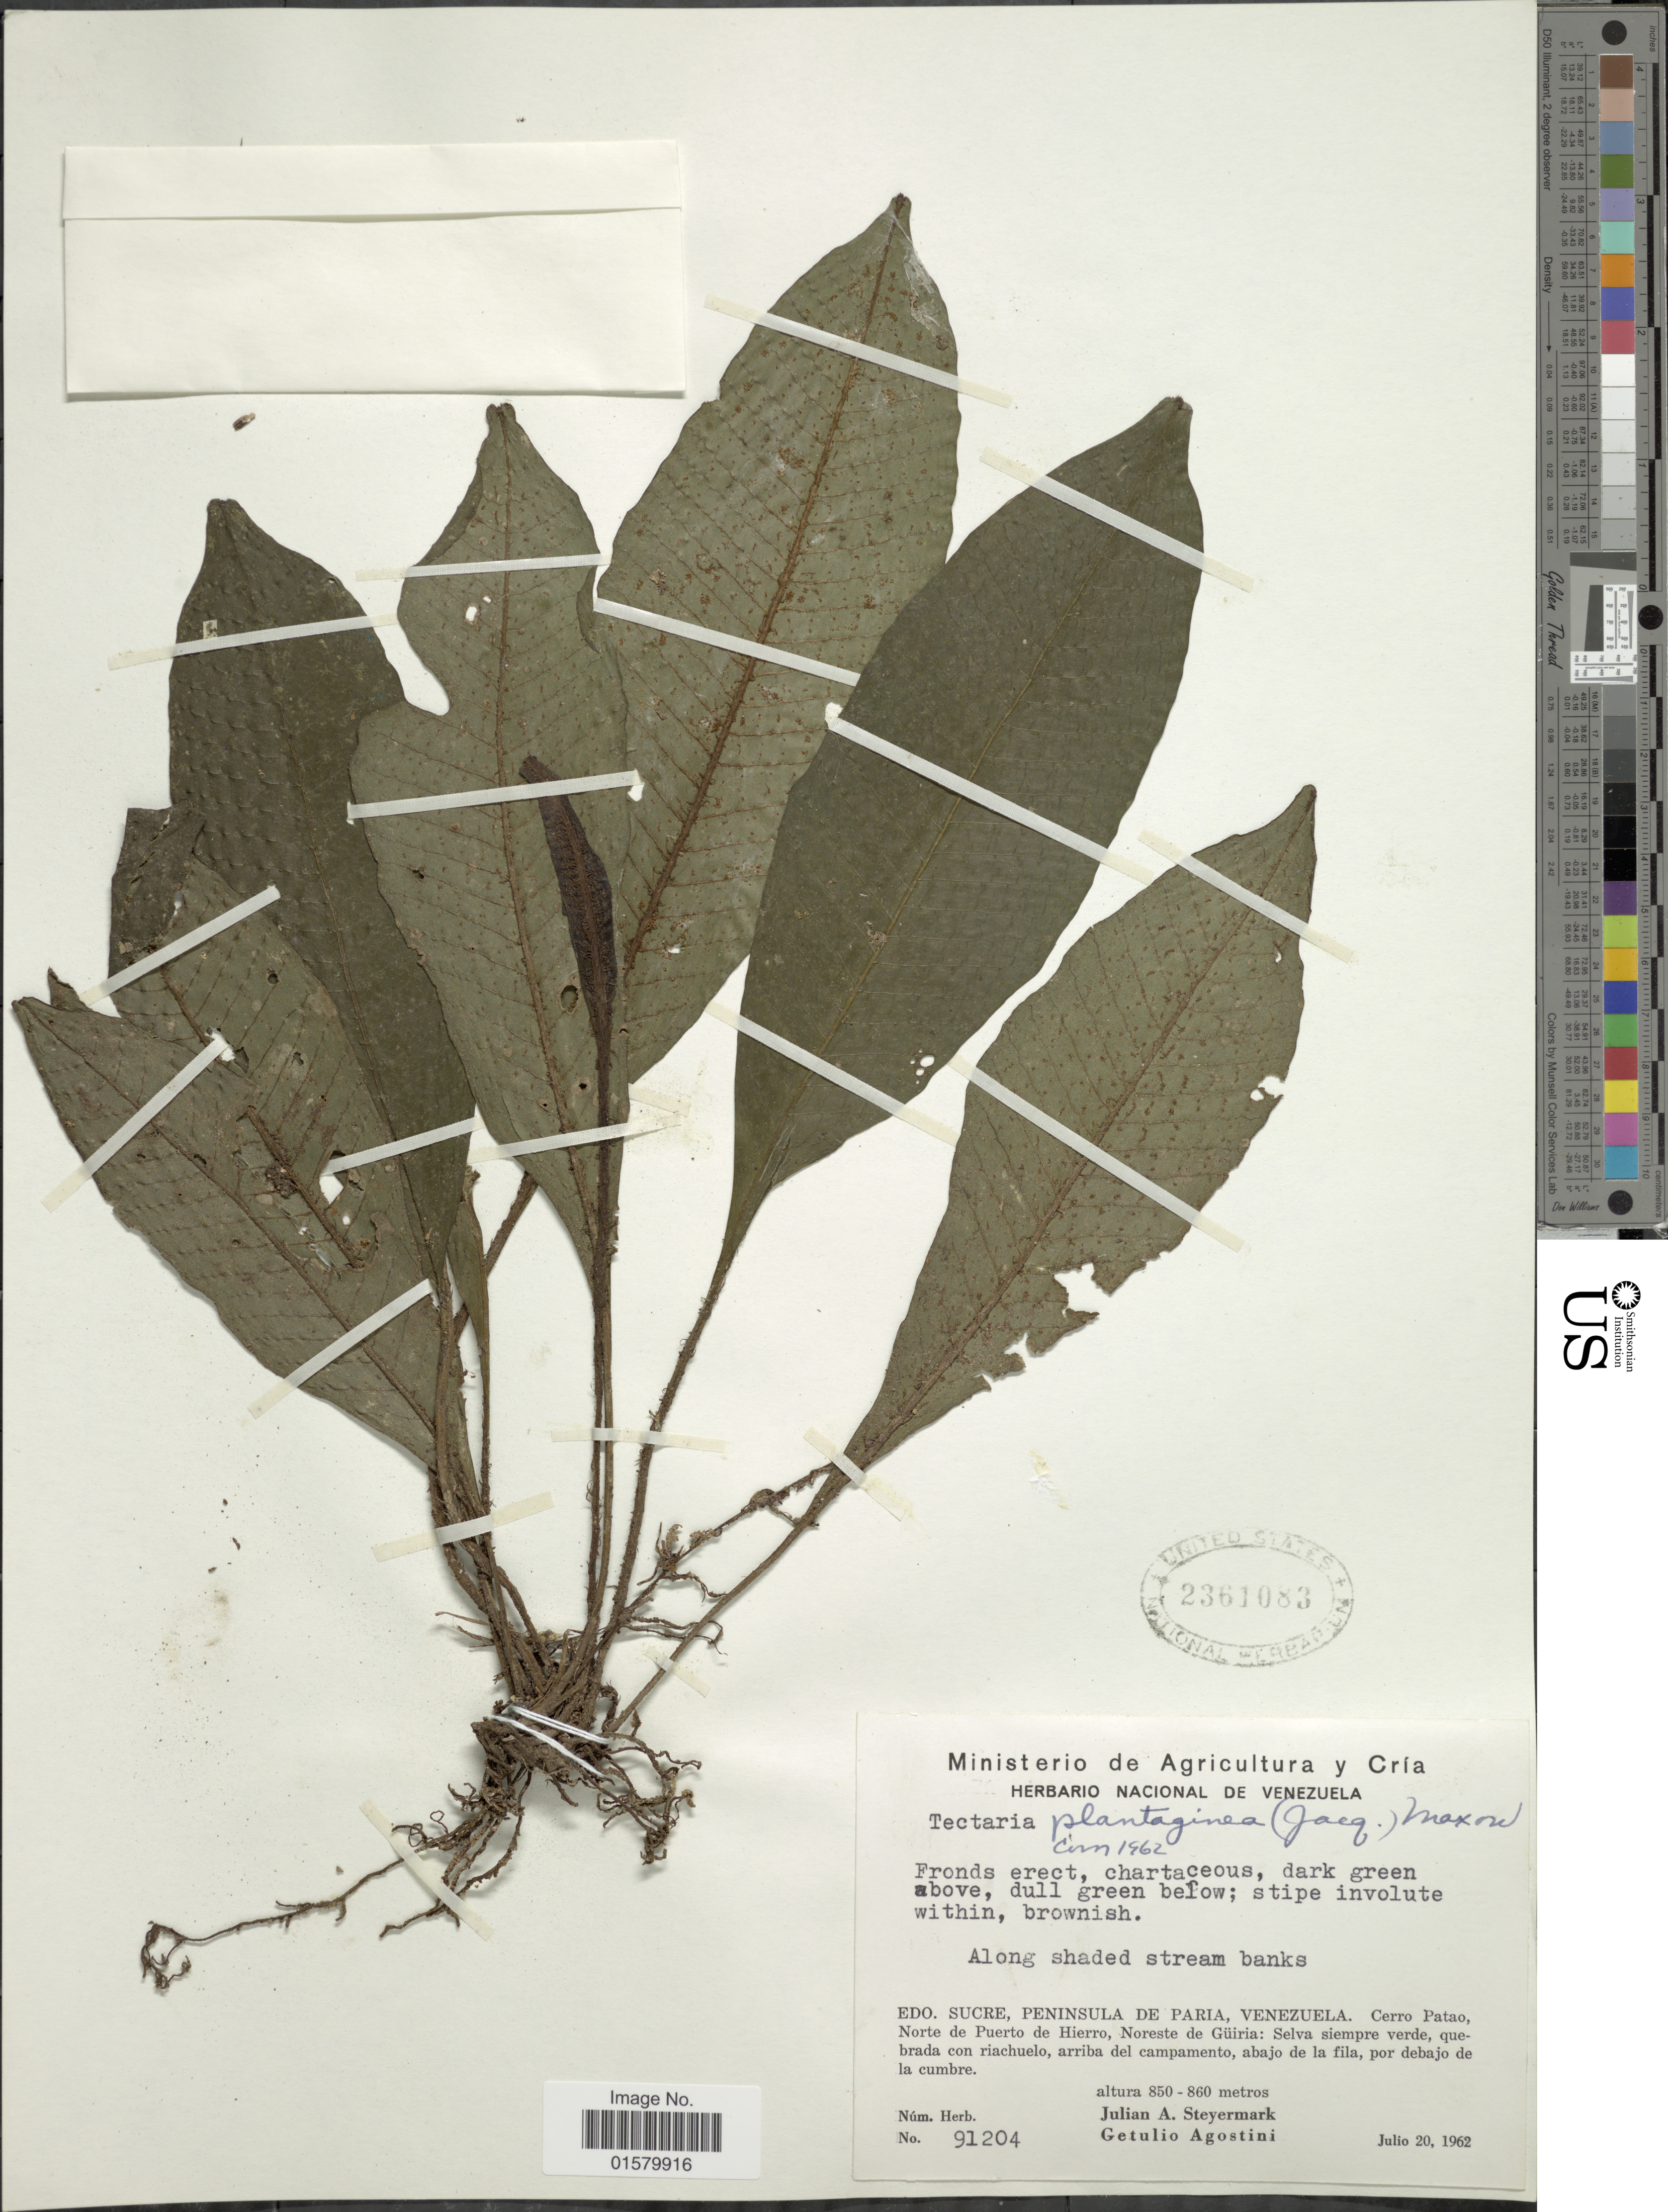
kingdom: Plantae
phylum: Tracheophyta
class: Polypodiopsida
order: Polypodiales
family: Tectariaceae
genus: Tectaria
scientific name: Tectaria plantaginea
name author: (Jacq.) Maxon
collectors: J. Steyermark & G. Agostini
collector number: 31204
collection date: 1962-07-20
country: Venezuela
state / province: Sucre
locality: Edo. Sucre, Peninsula de Paria, Venezuela, Cerro Patao, Norte de Puerto de Hierro, Norteste de Guiria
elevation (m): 850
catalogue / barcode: US 2361083